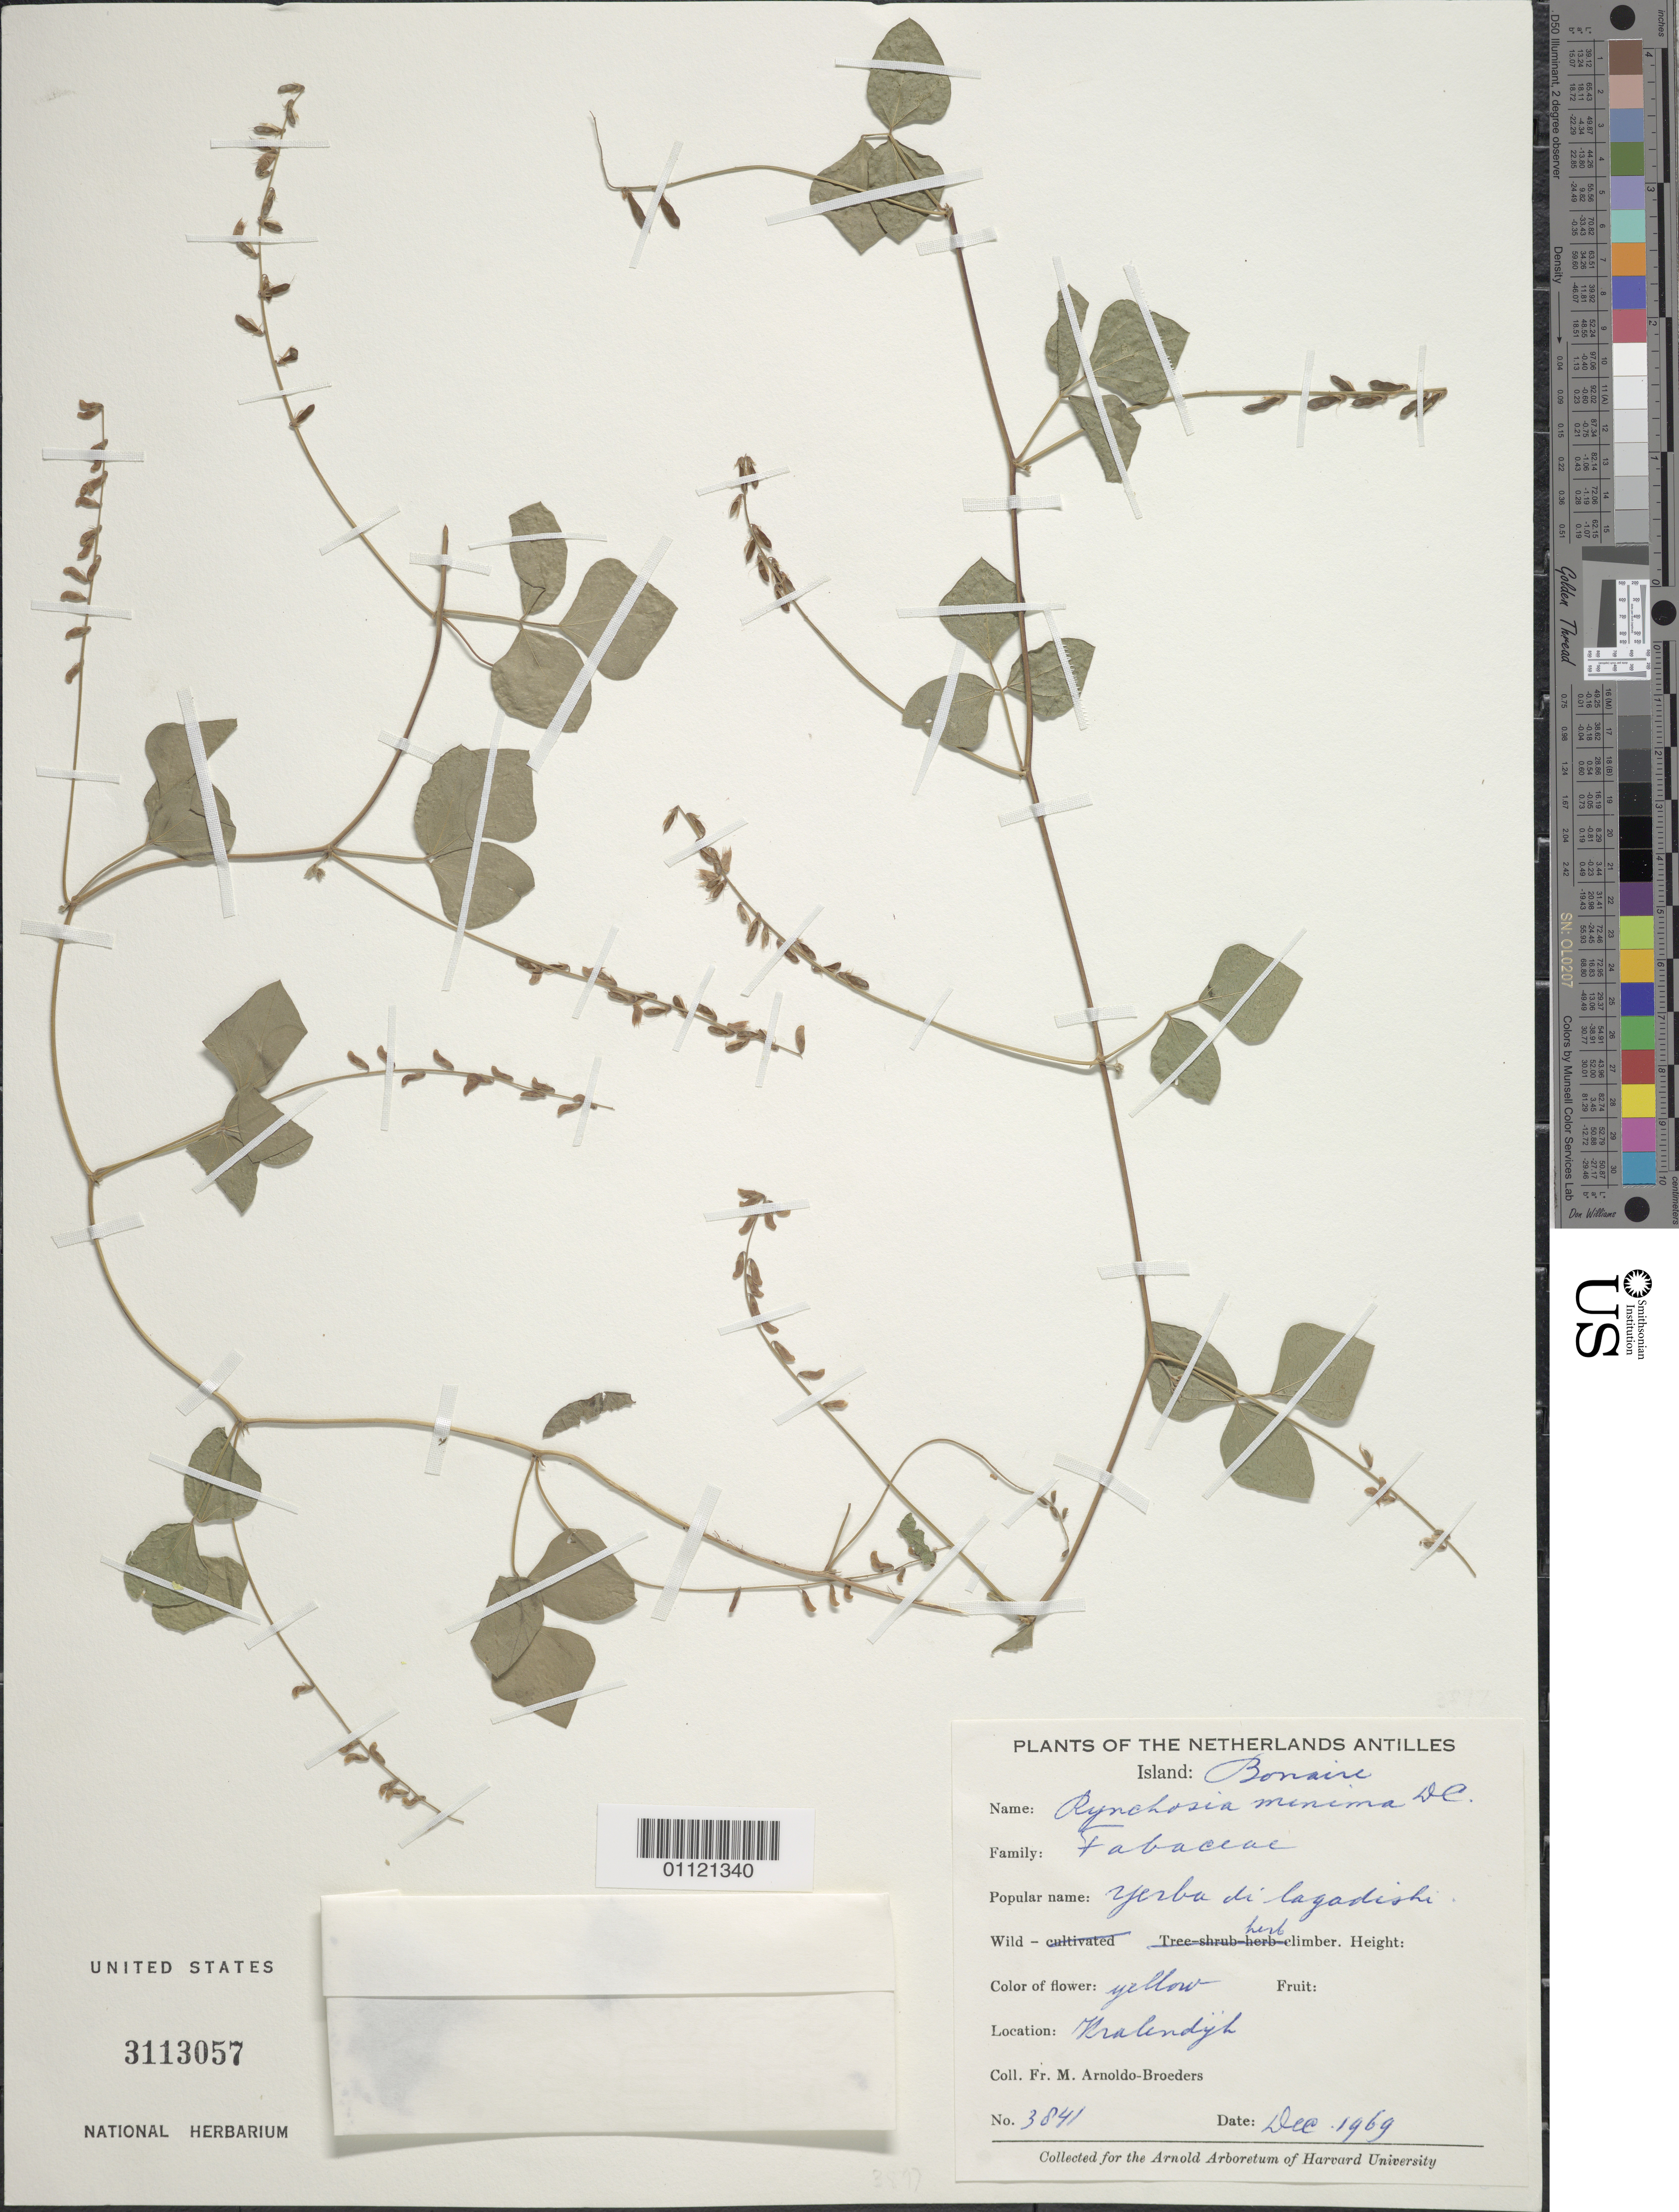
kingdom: Plantae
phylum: Tracheophyta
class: Magnoliopsida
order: Fabales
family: Fabaceae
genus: Rhynchosia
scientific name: Rhynchosia minima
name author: (L.) DC.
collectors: N. Arnoldo-Broeders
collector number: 3841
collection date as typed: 01 Dec 1969 to 31 Dec 1969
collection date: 1969-12-01/1969-12-31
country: Netherlands Antilles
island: Bonaire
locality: Kralendijk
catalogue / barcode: US 3113057